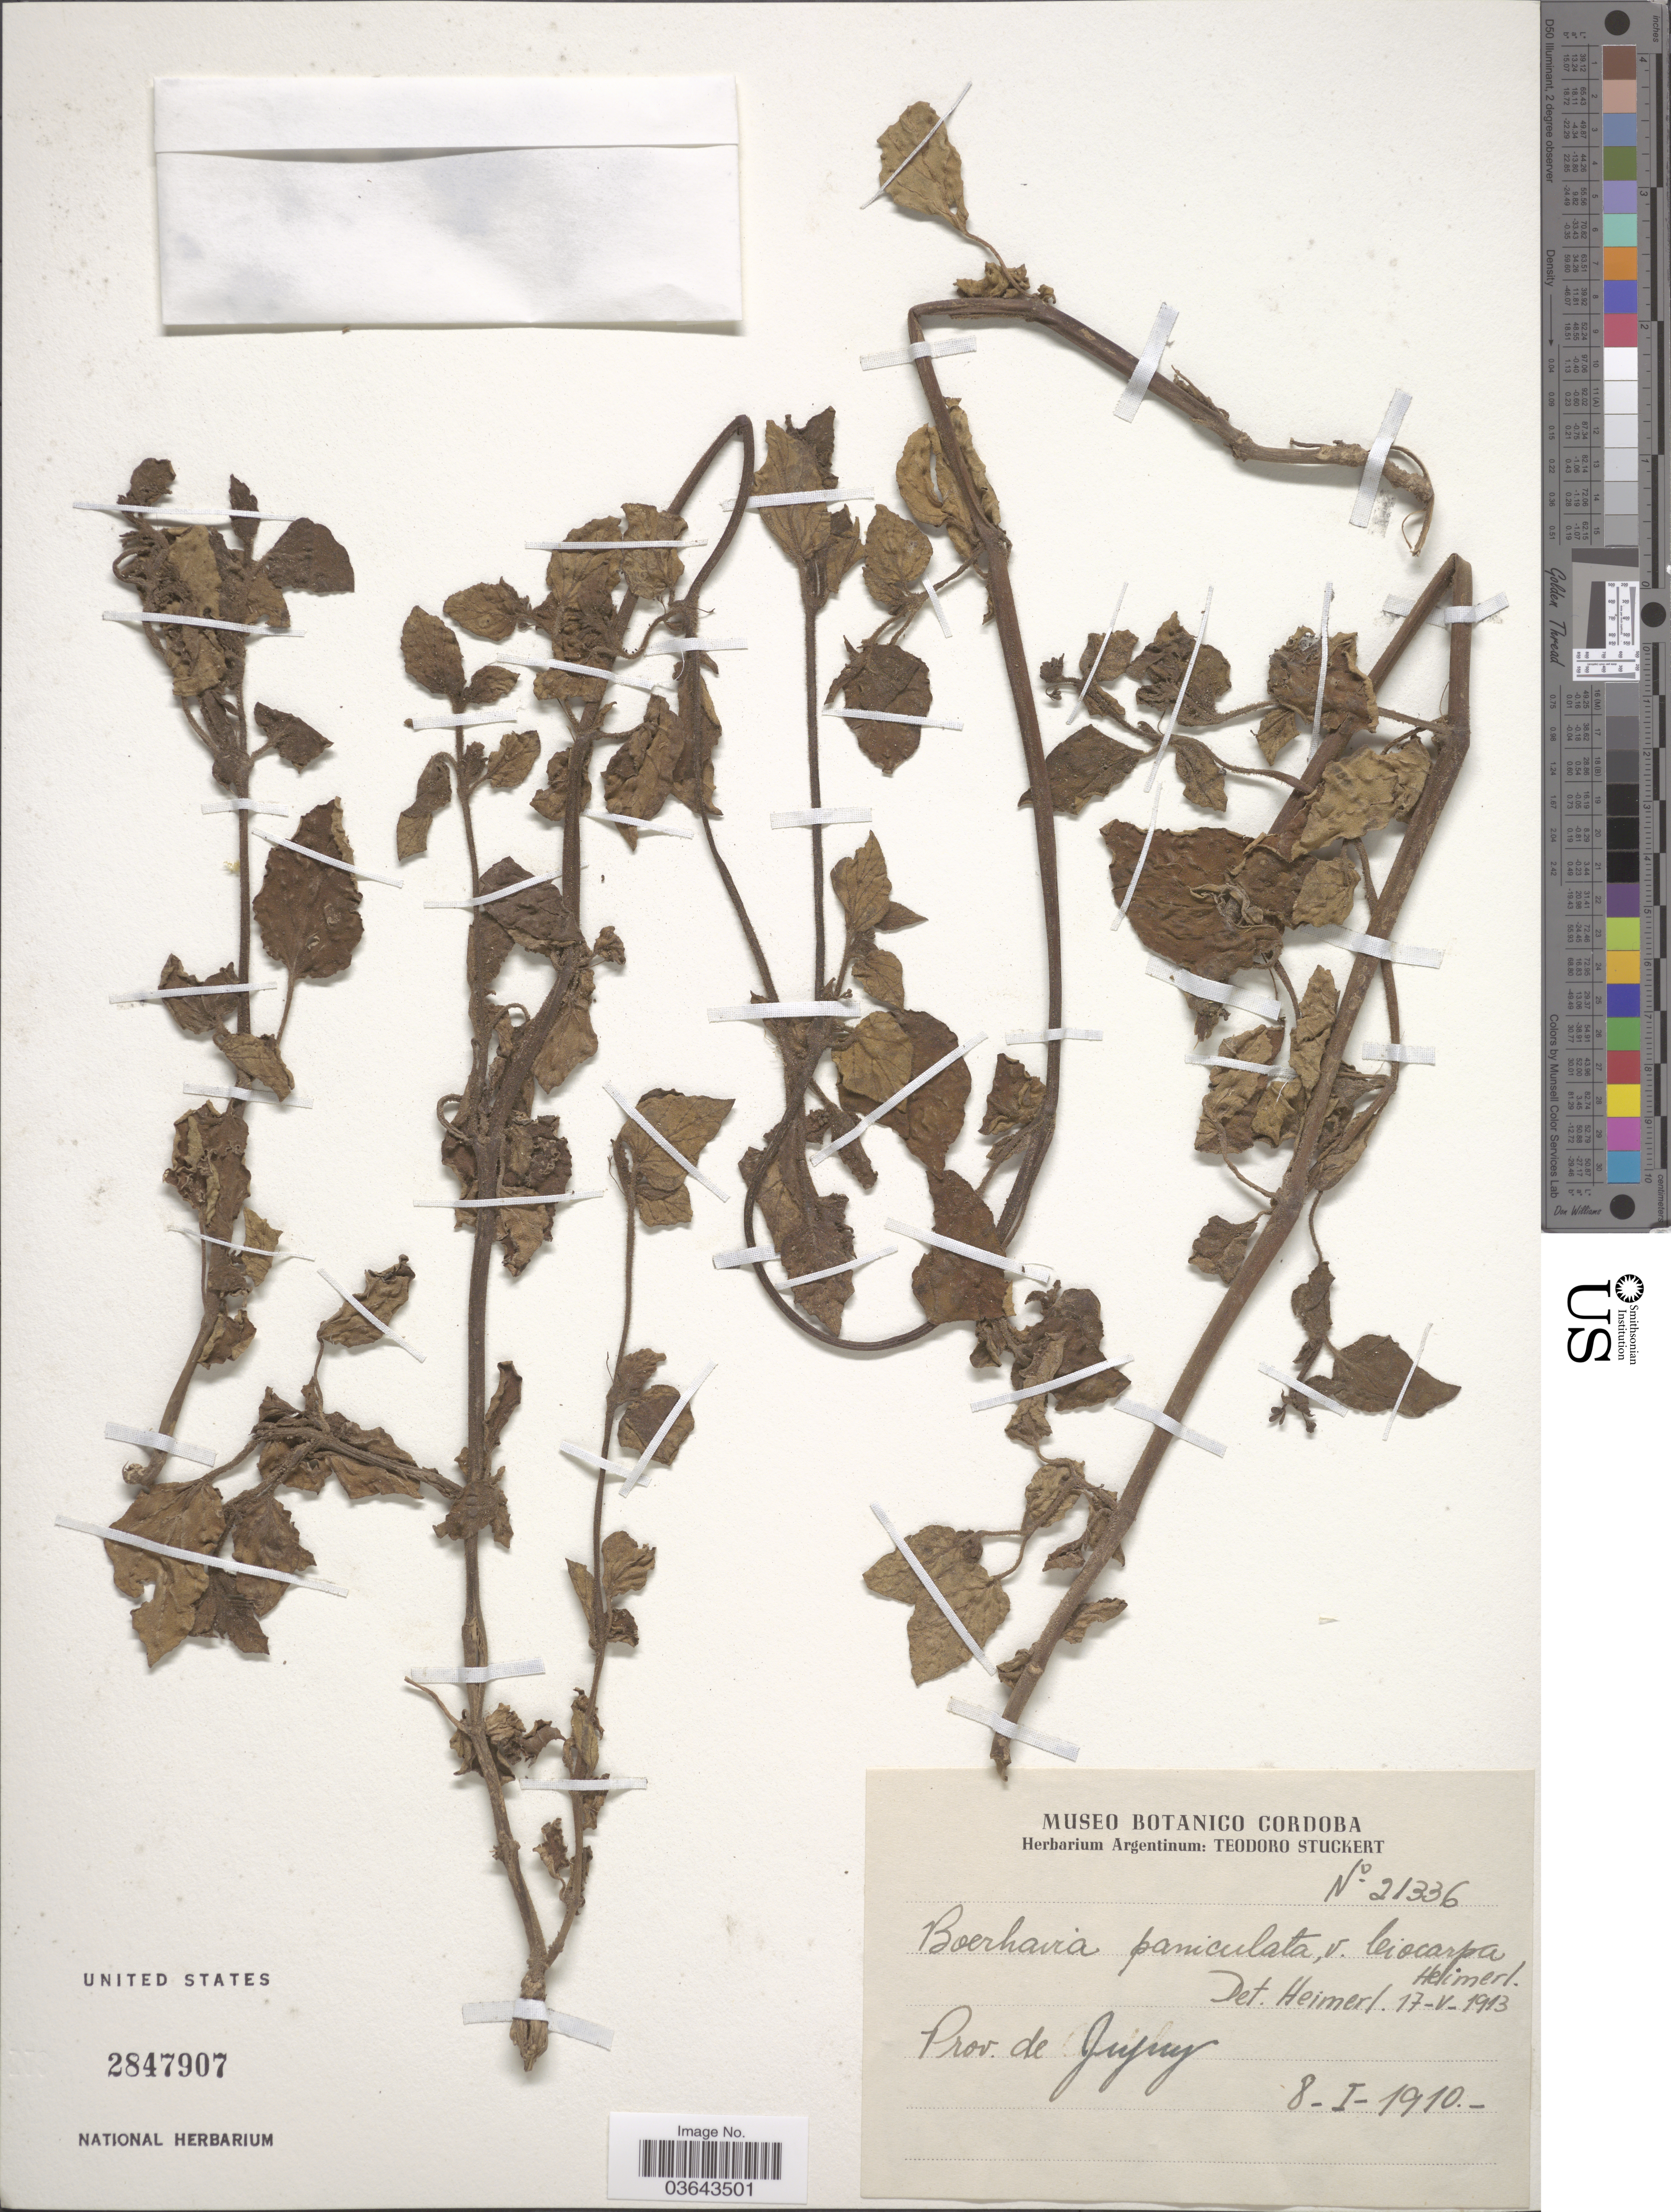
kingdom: Plantae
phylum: Tracheophyta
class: Magnoliopsida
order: Caryophyllales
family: Nyctaginaceae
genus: Boerhavia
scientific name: Boerhavia paniculata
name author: Rich.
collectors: Ex herb. Teodoro Stuckert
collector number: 21336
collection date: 1910-01-08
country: Argentina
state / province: Jujuy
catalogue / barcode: US 2847907